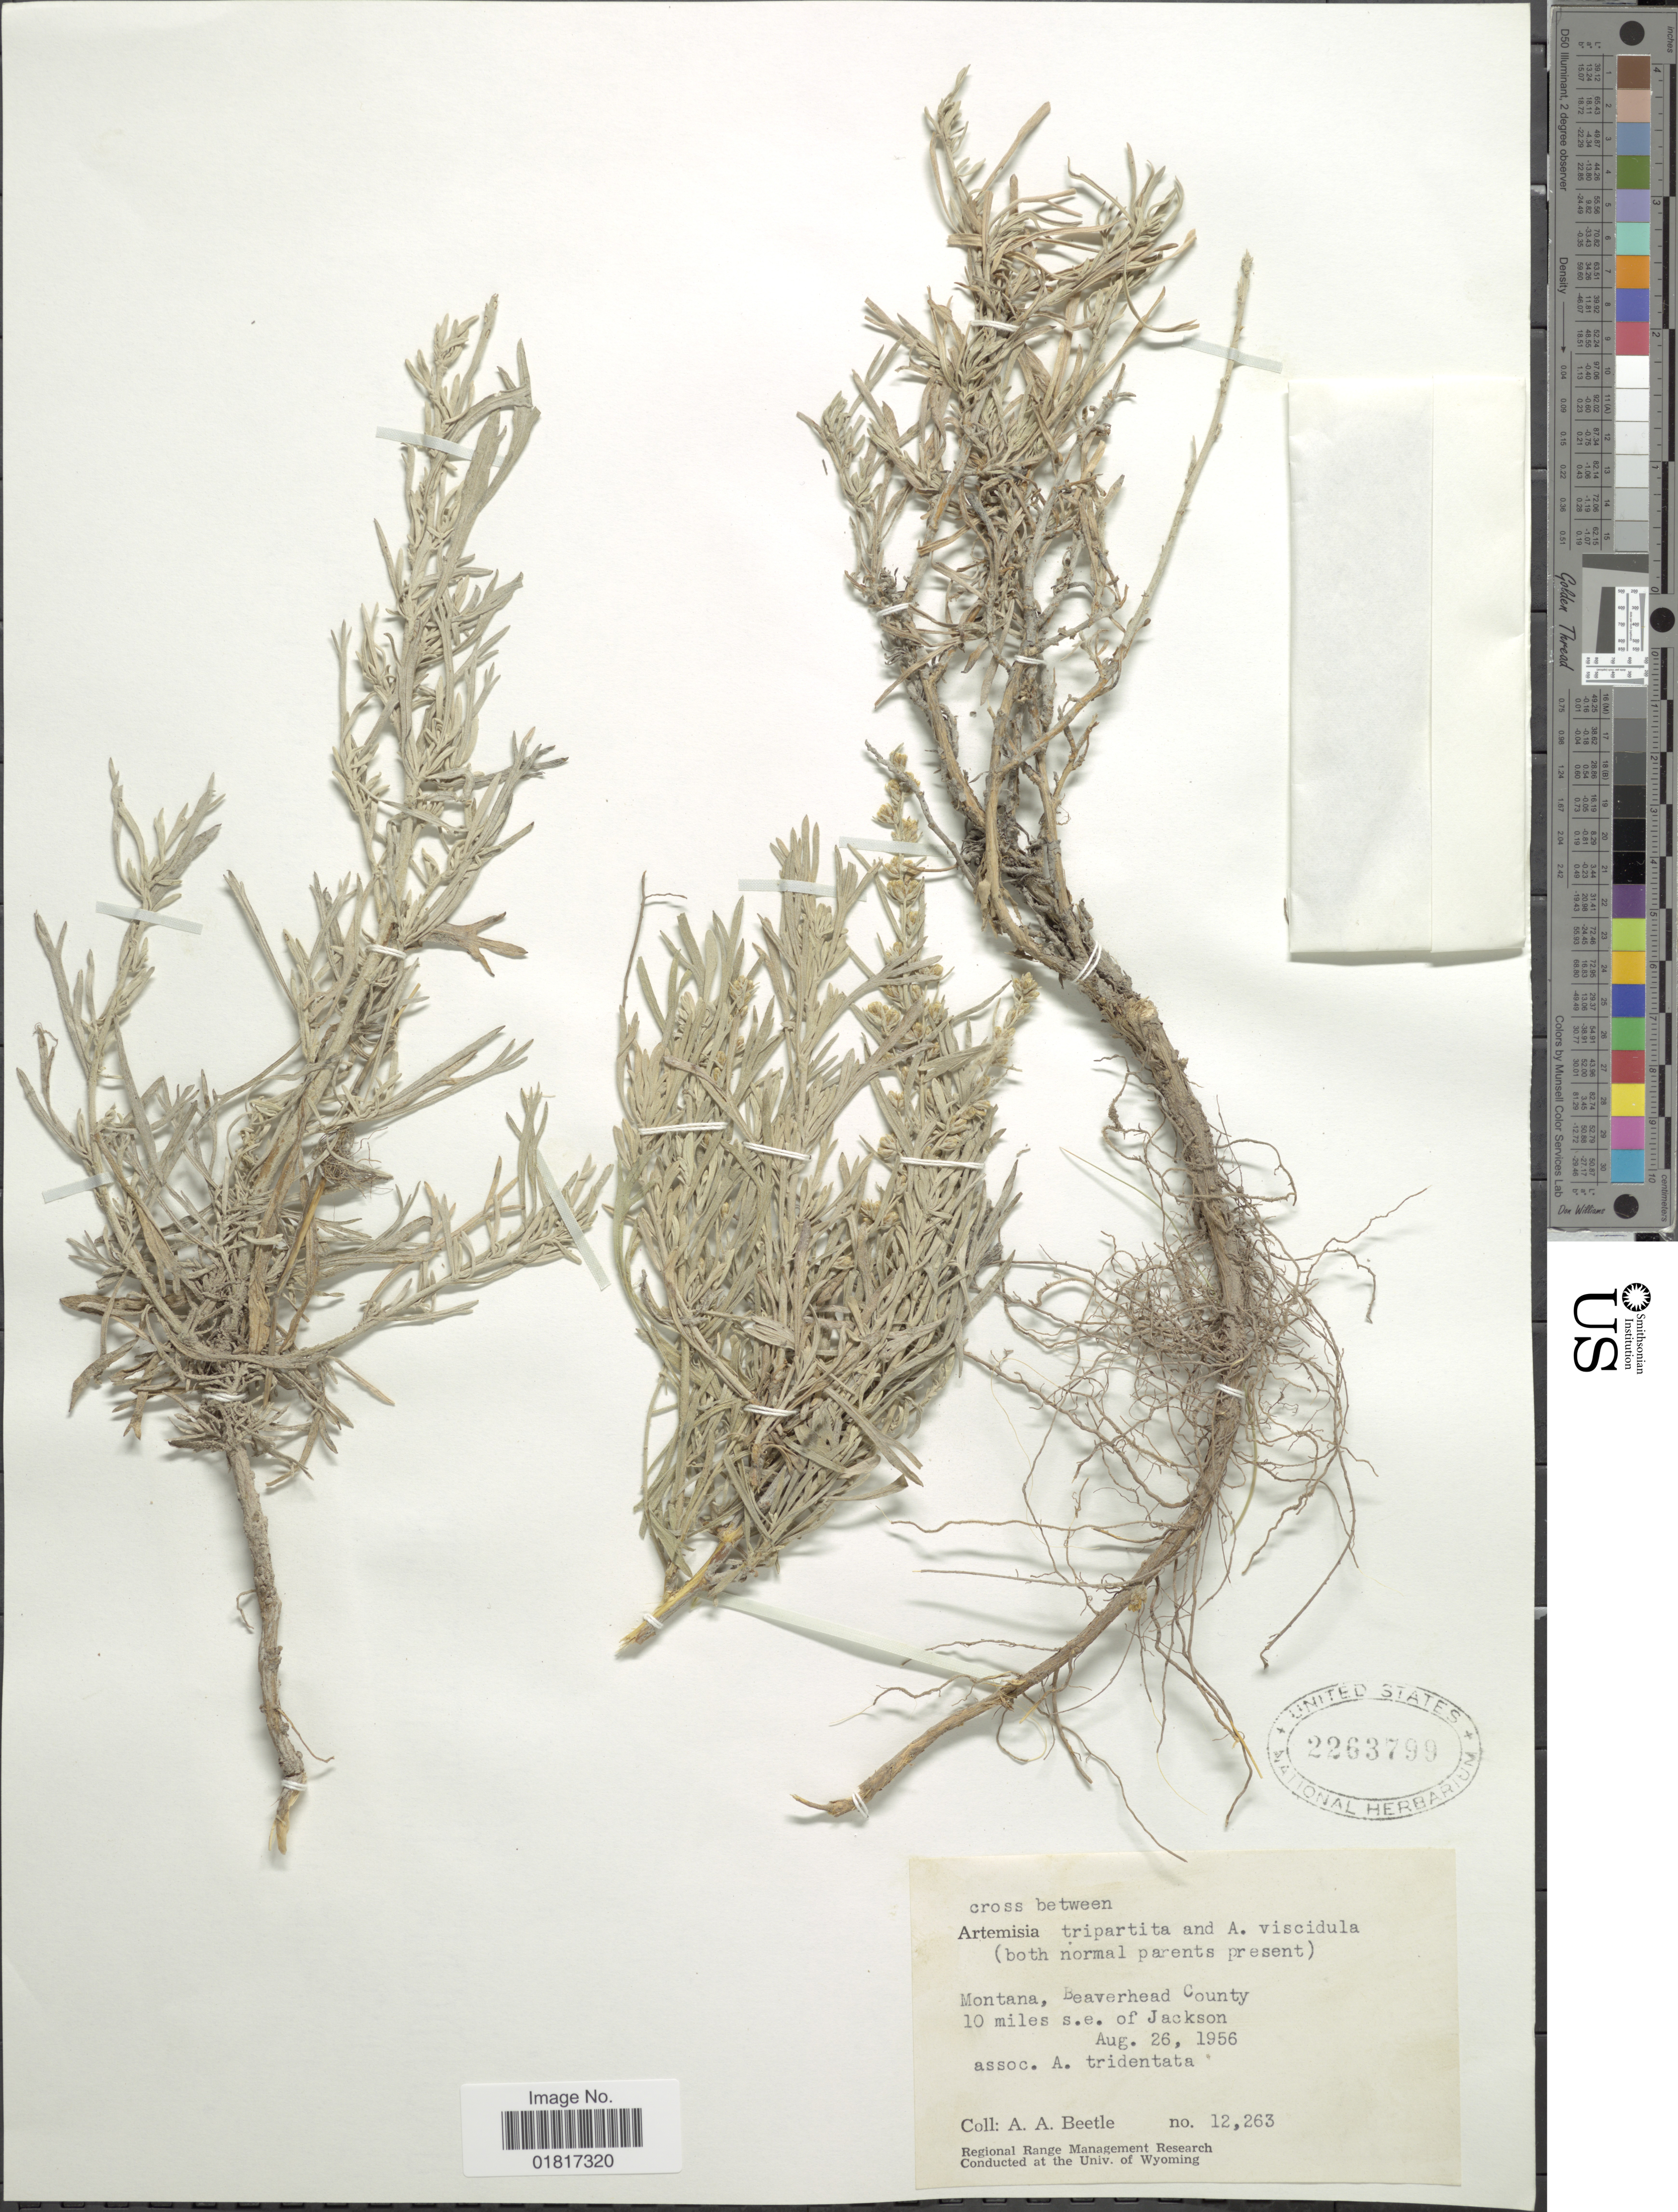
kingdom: Plantae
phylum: Tracheophyta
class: Magnoliopsida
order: Asterales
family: Asteraceae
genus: Artemisia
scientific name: Artemisia tripartita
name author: Rydb.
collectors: A. A. Beetle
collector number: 12263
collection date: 1956-08-26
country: United States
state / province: Montana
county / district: Beaverhead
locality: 10 miles SE of Jackson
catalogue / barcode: US 2263799